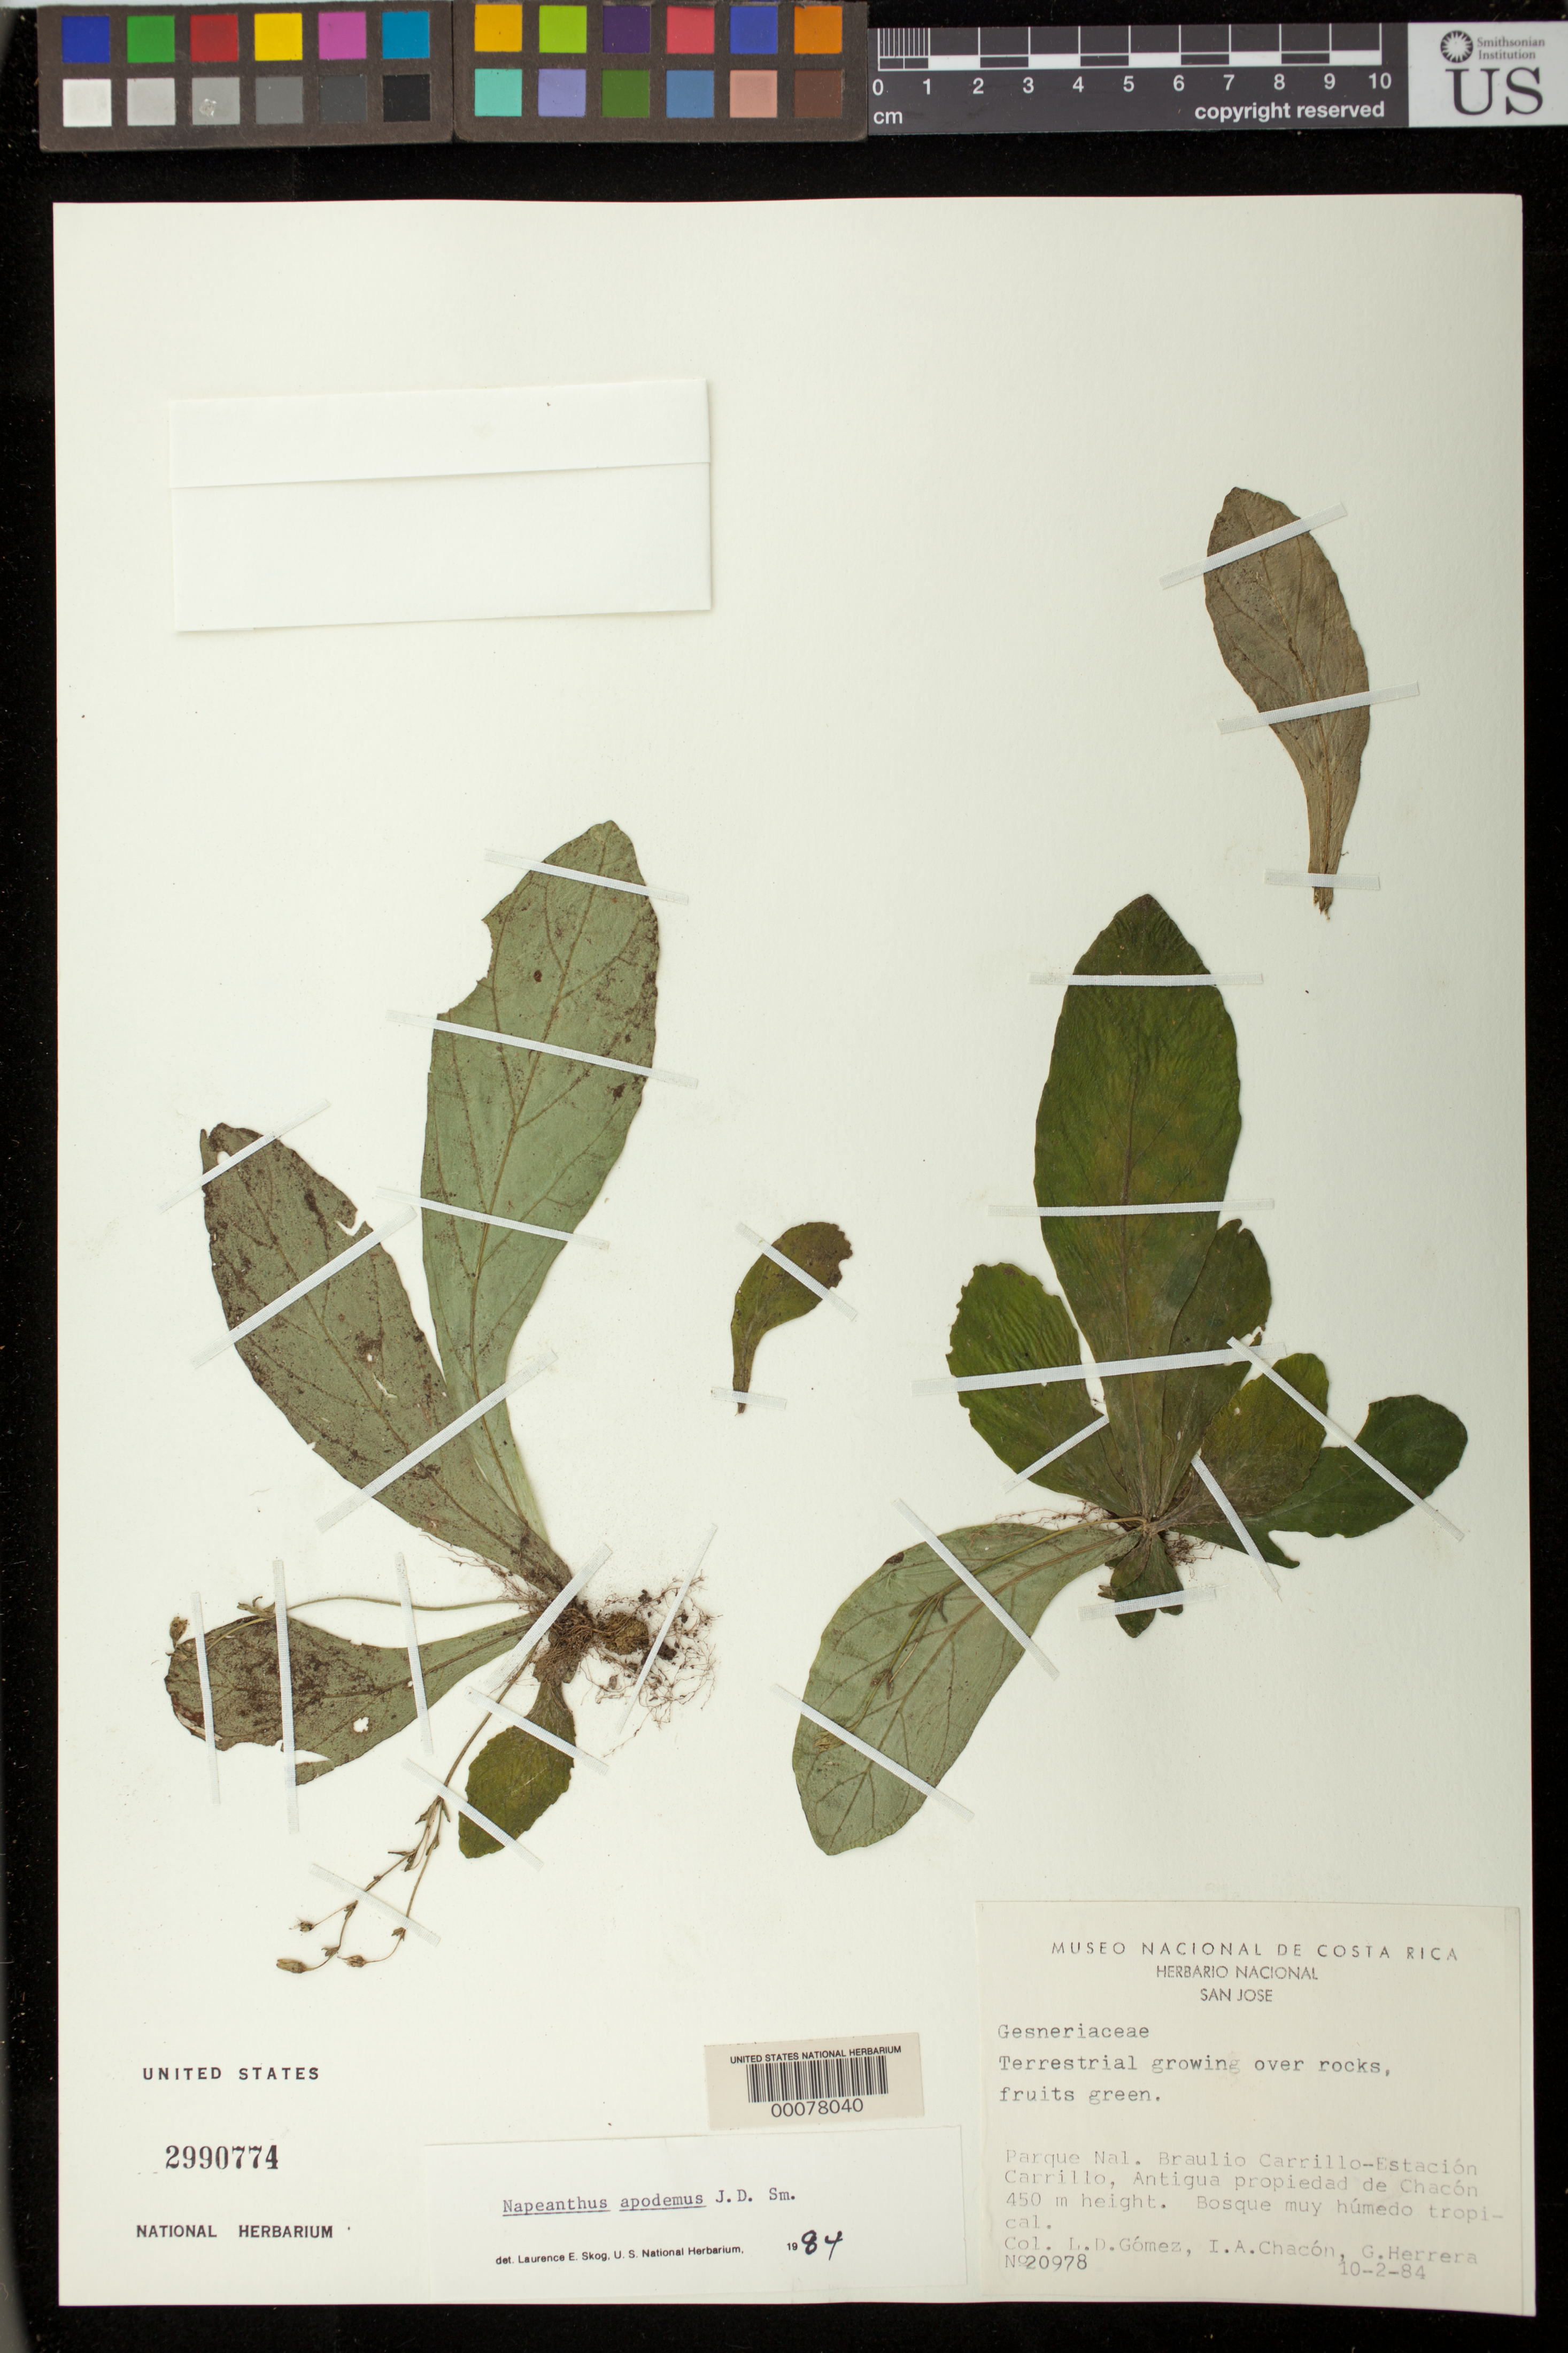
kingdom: Plantae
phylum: Tracheophyta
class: Magnoliopsida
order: Lamiales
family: Gesneriaceae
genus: Napeanthus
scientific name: Napeanthus apodemus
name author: Donn. Sm.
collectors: L. D. Gómez, I. Chacon & G. Herrera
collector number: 20978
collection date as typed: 10 Feb 1984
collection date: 1984-02-10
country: Costa Rica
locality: National Park Braulio Carrillo-Estacion Carrillo, antigua propiead de Chacon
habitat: Tropical forest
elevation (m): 450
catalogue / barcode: US 2990774